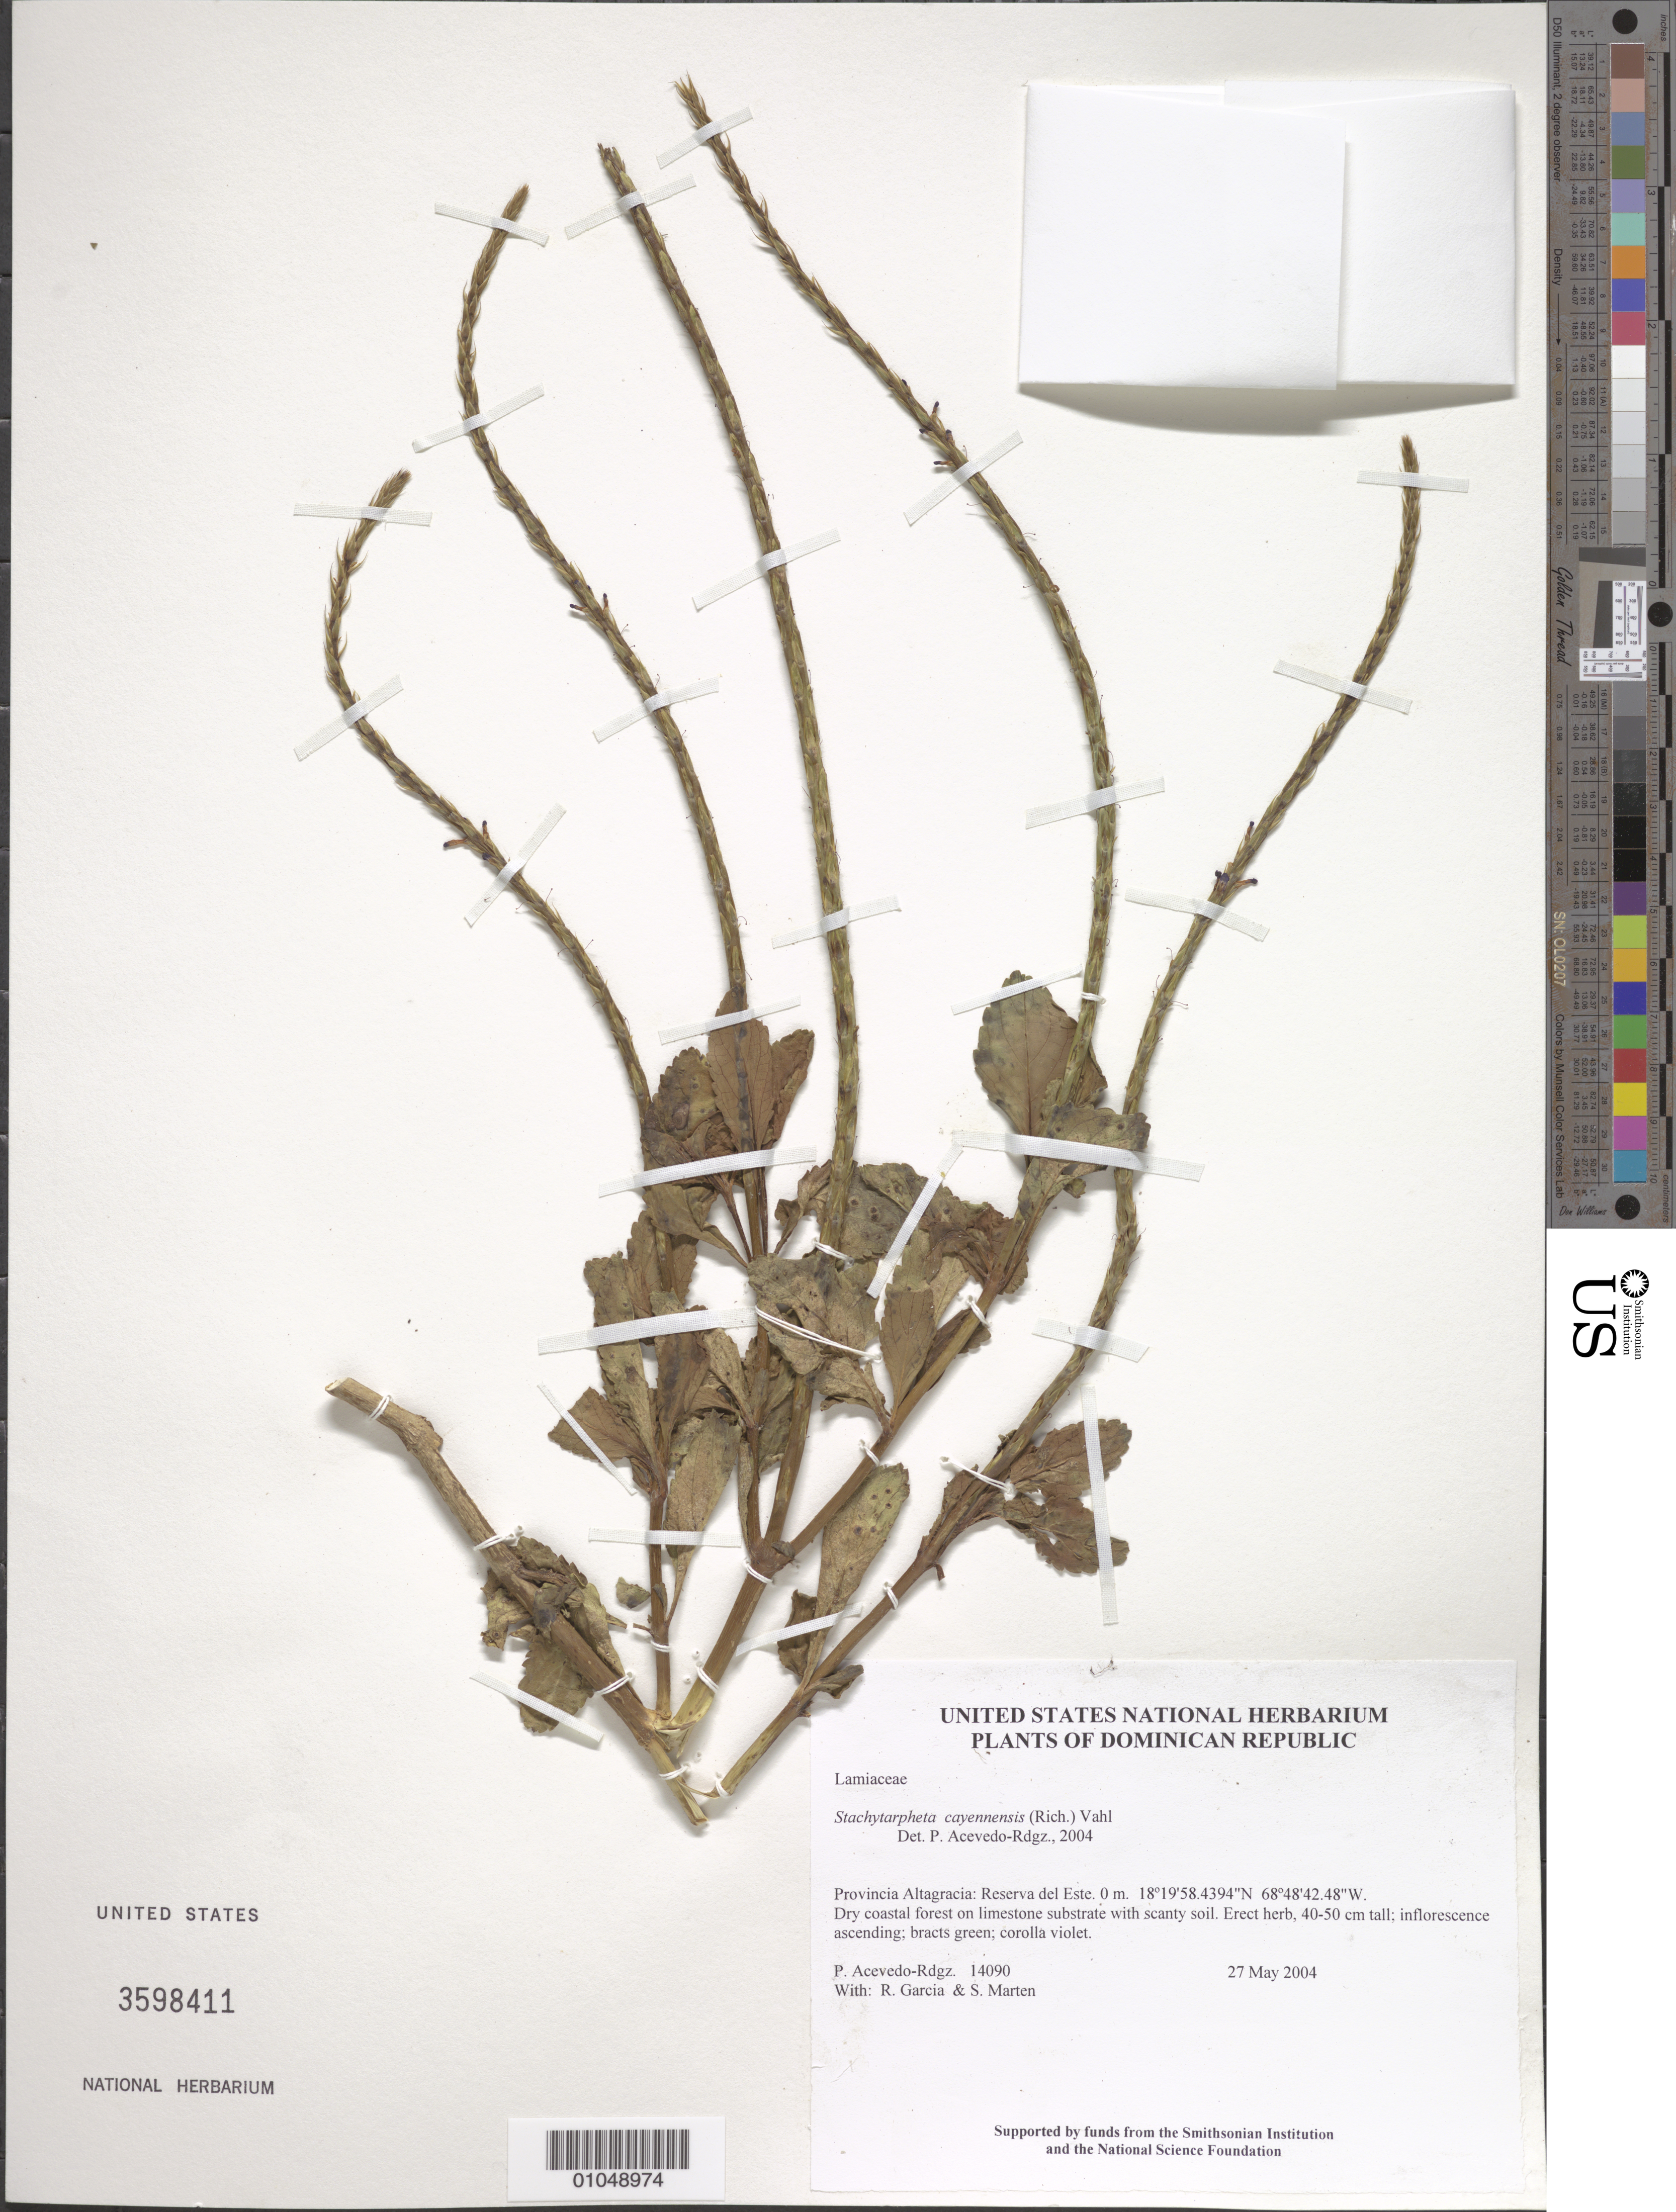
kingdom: Plantae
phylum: Tracheophyta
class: Magnoliopsida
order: Lamiales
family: Verbenaceae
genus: Stachytarpheta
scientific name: Stachytarpheta cayennensis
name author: (Rich.) Vahl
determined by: Acevedo-Rodríguez, P., (BOT), Smithsonian Institution - National Museum of Natural History (UNITED STATES)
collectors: P. Acevedo-Rodr., R. G. García & S. Marten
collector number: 14090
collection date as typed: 27 May 2004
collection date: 2004-05-27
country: Dominican Republic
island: Hispaniola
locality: Provincia Altagracia: Reserva del Este.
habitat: Dry coastal forest on limestone substrate with scanty soil.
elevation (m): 0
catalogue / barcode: US 3598411